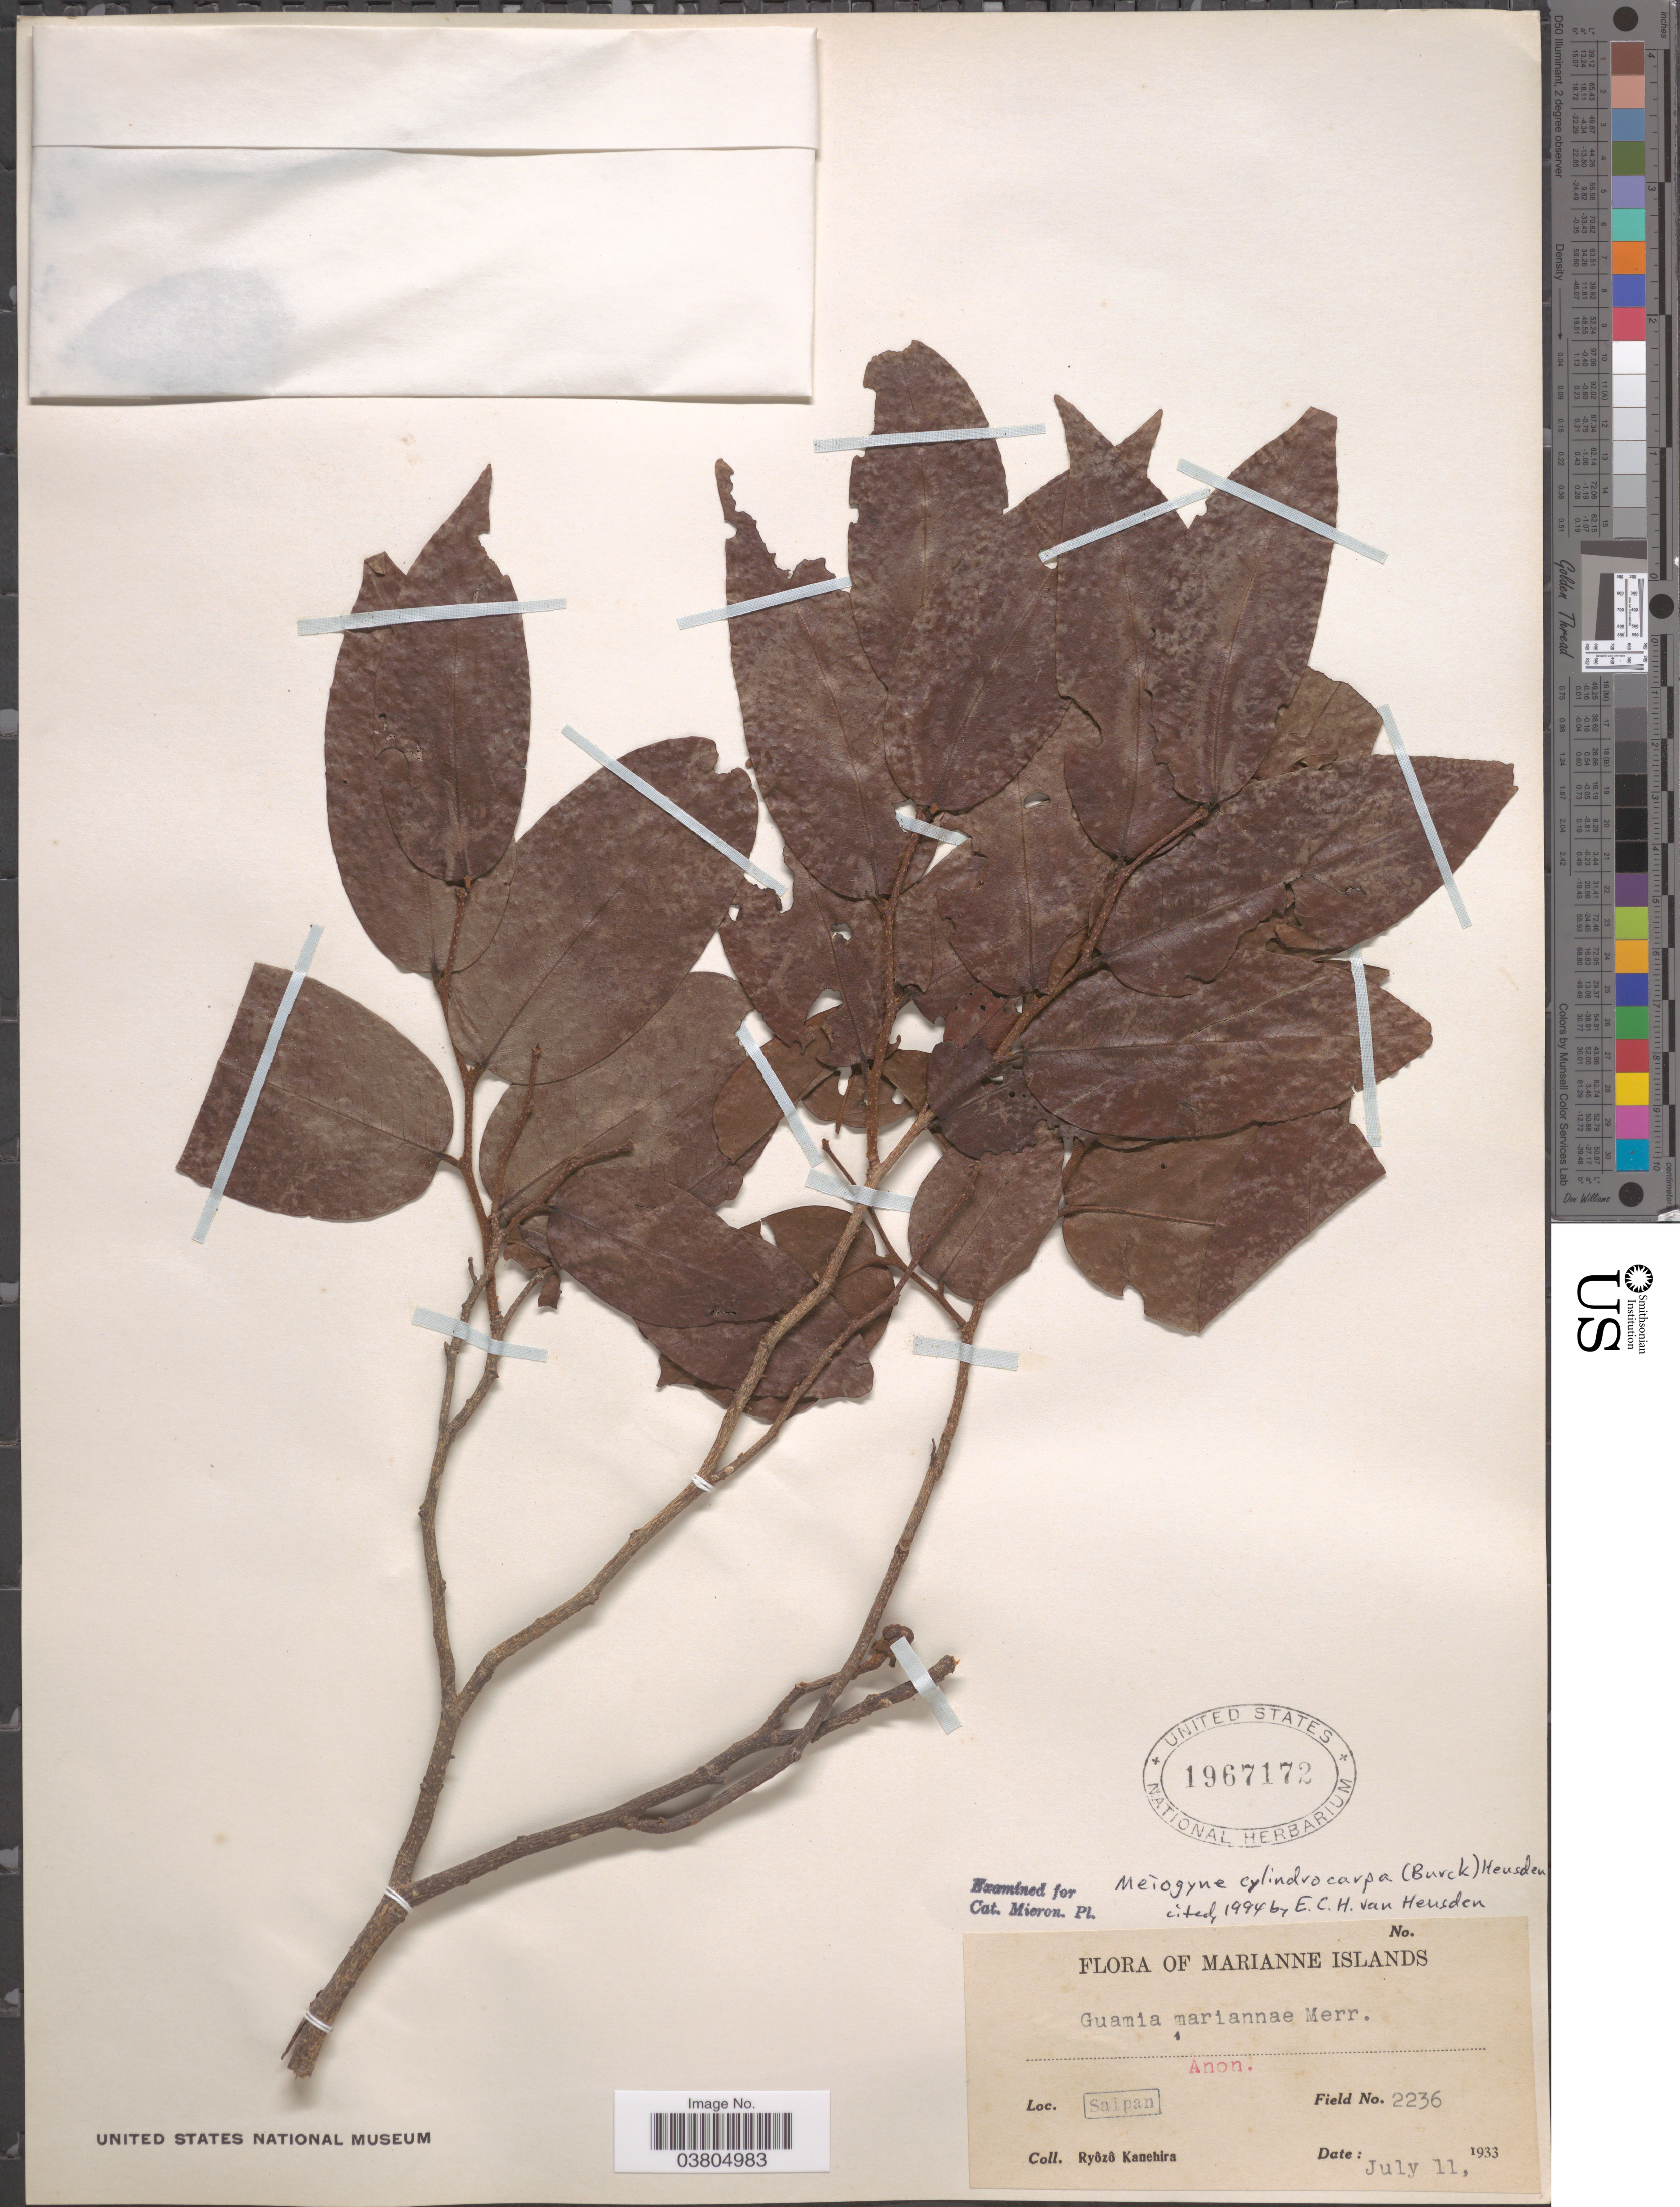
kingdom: Plantae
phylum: Tracheophyta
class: Magnoliopsida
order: Magnoliales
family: Annonaceae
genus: Meiogyne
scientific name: Meiogyne cylindrocarpa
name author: (Burck) Van Huesden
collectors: R. Kanehira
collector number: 2236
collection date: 1933-07-11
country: Northern Mariana Islands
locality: Marianne Islands. Saipan.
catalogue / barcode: US 1967172